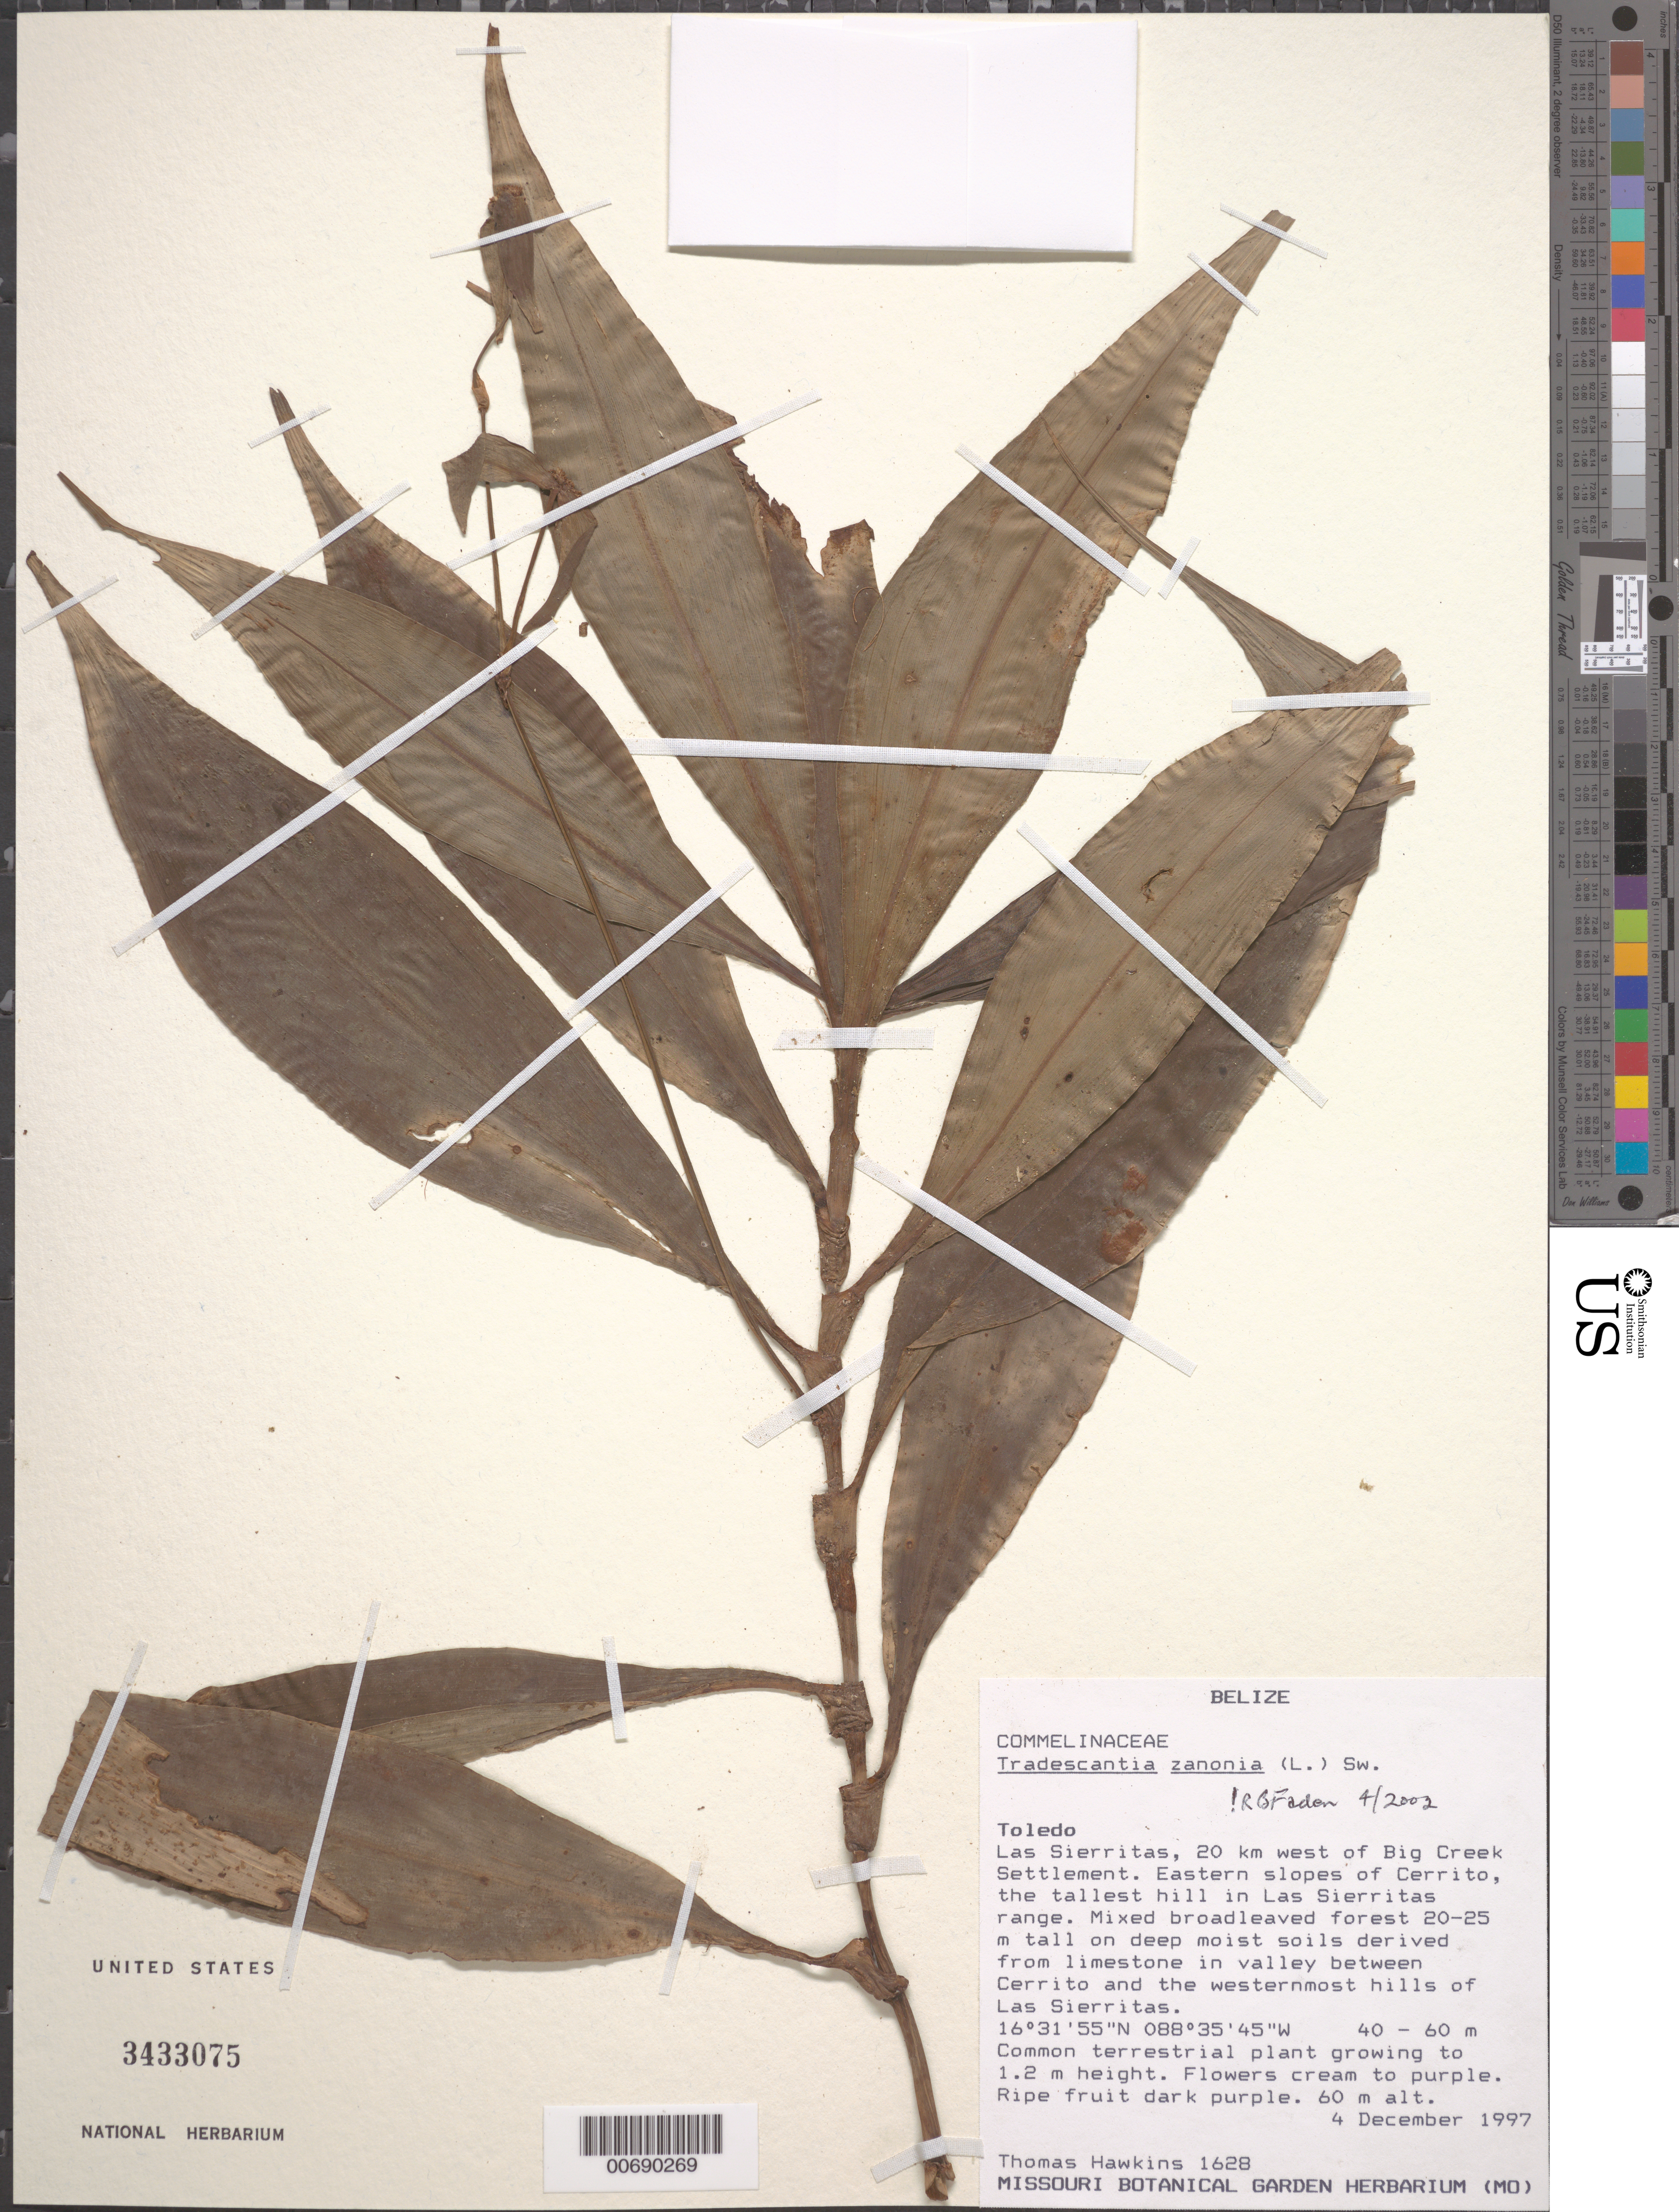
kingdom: Plantae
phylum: Tracheophyta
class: Liliopsida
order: Commelinales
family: Commelinaceae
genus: Tradescantia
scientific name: Tradescantia zanonia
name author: (L.) Sw.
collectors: T. Hawkins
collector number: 1628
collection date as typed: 04 Dec 1997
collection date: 1997-12-04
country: Belize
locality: Las Sierritas, W of Big Creek Settlement.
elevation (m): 60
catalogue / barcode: US 3433075